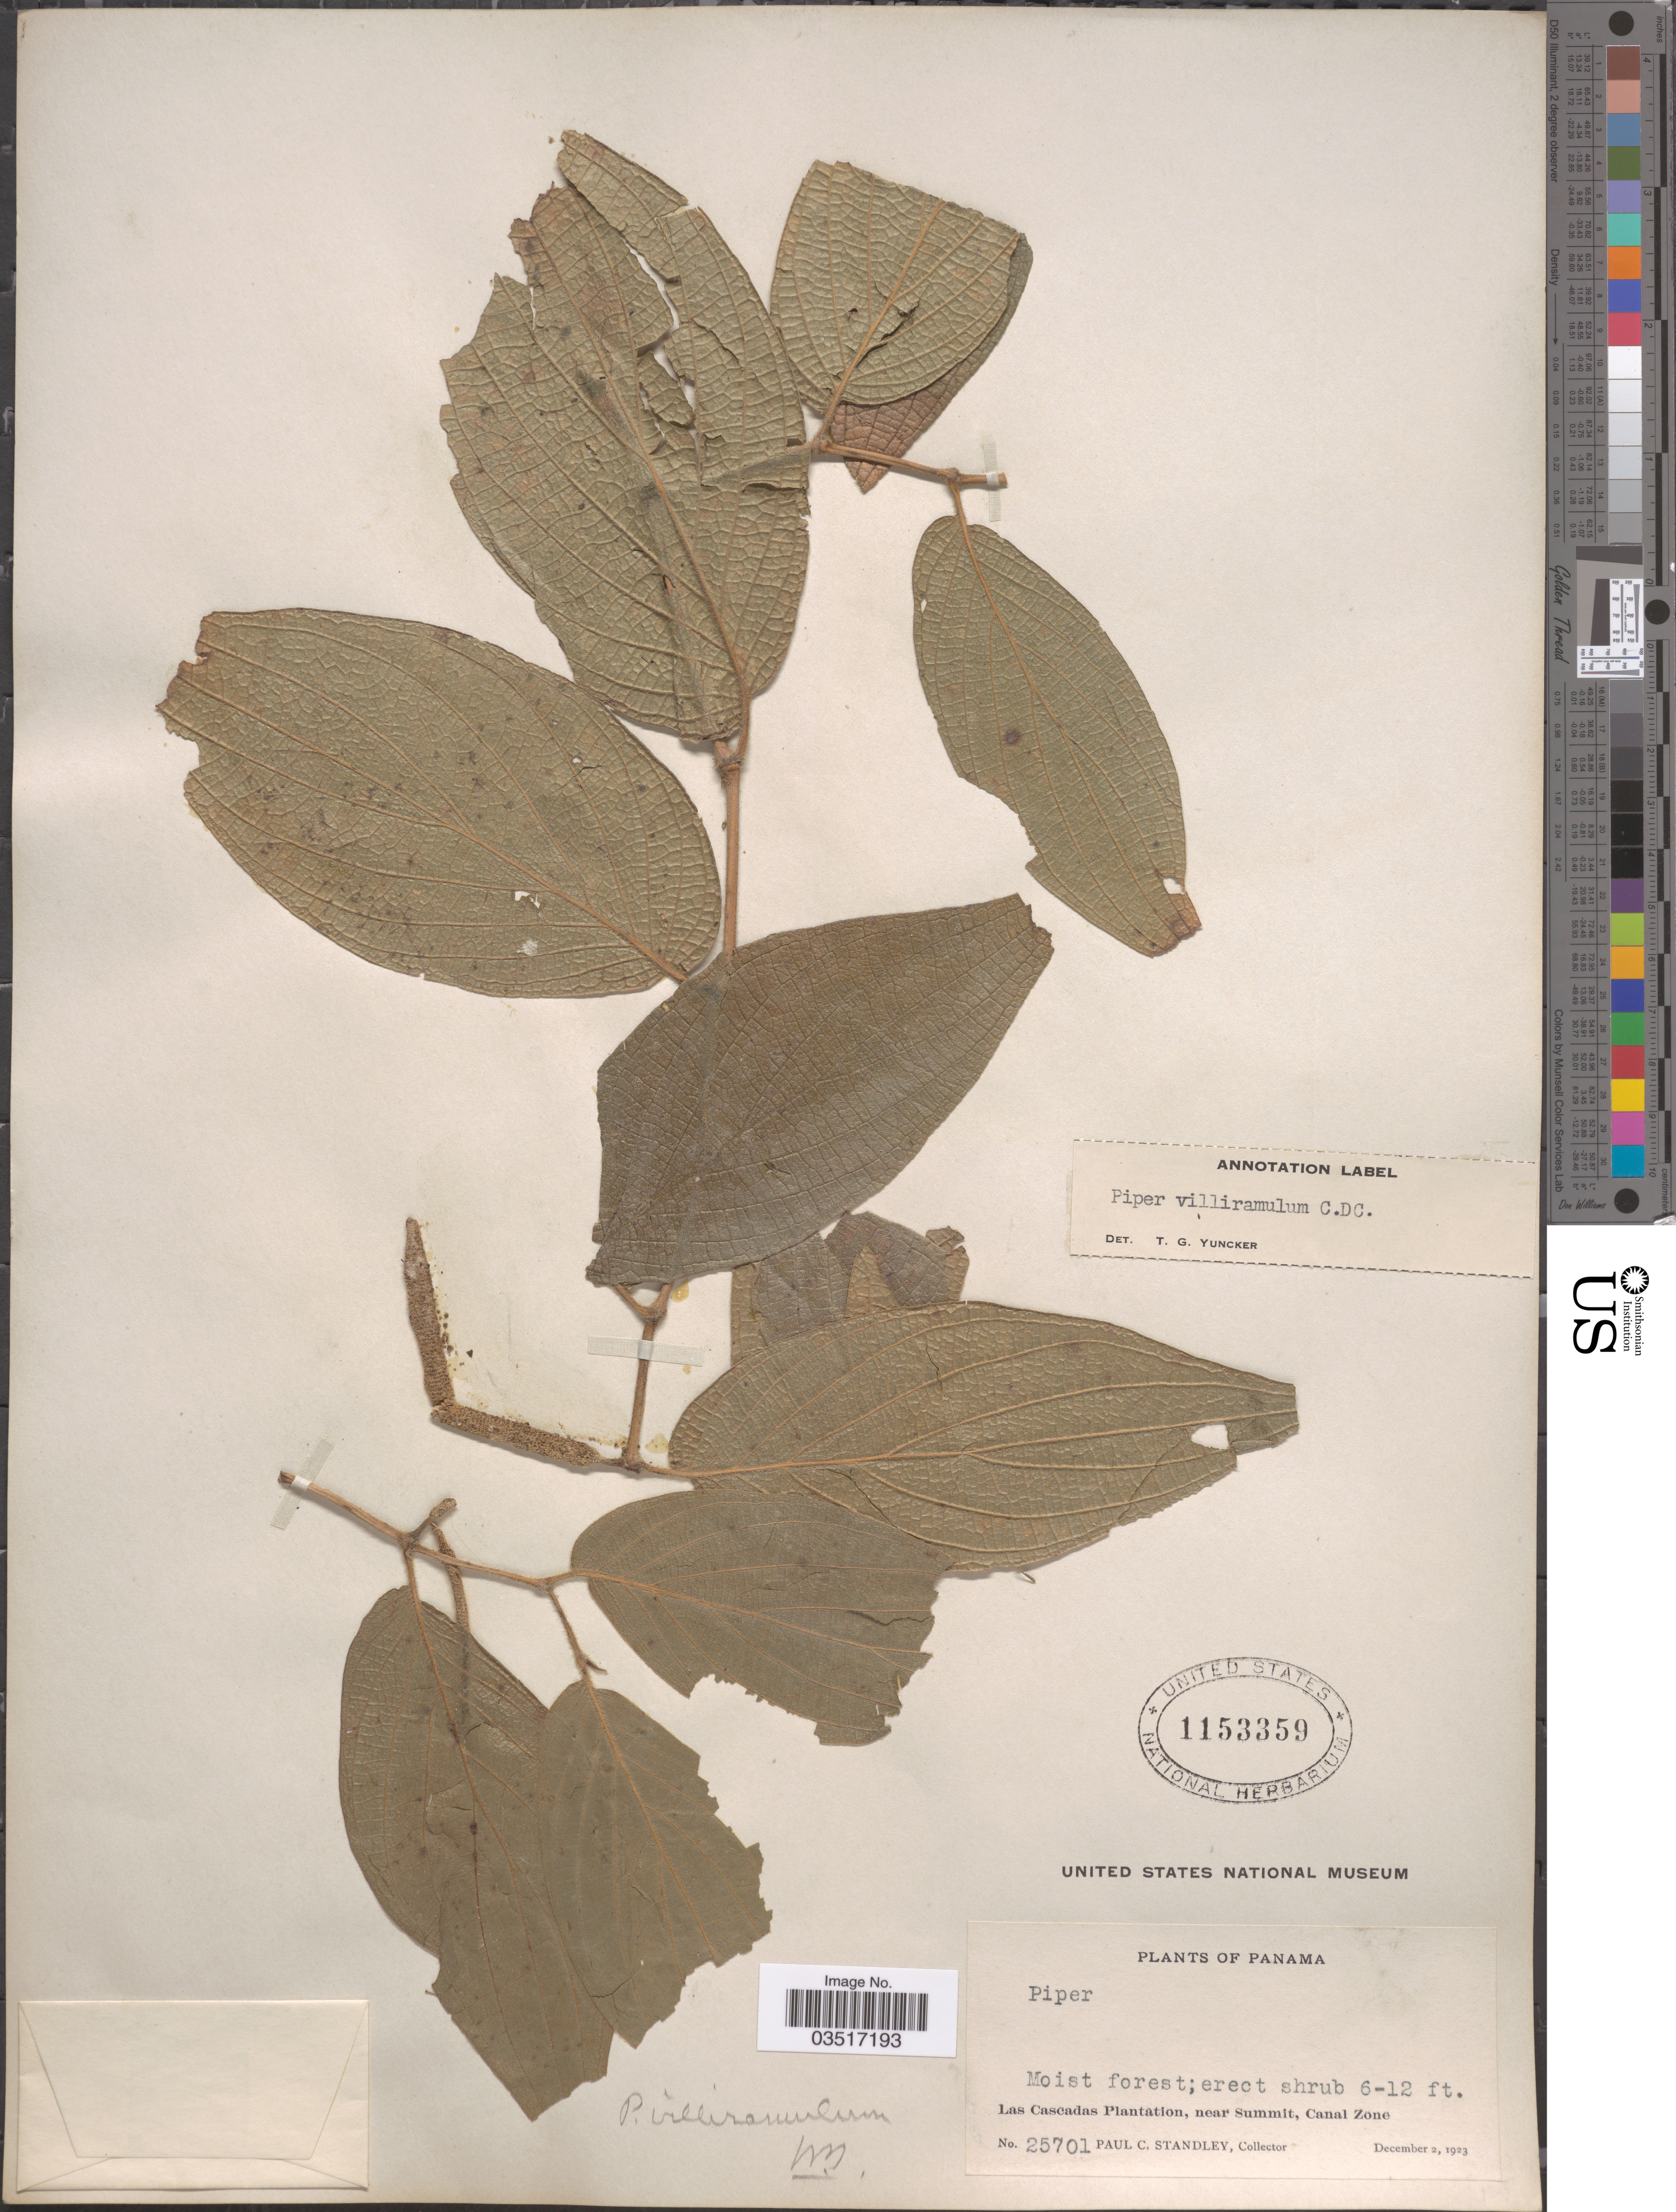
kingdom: Plantae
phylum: Tracheophyta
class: Magnoliopsida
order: Piperales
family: Piperaceae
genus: Piper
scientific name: Piper villiramulum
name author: C. DC.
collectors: P. C. Standley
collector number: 25701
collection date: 1923-12-02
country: Panama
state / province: Colón / Panamá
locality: Las Cascadas Plantation, near Summit, Canal Zone.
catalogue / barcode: US 1153359